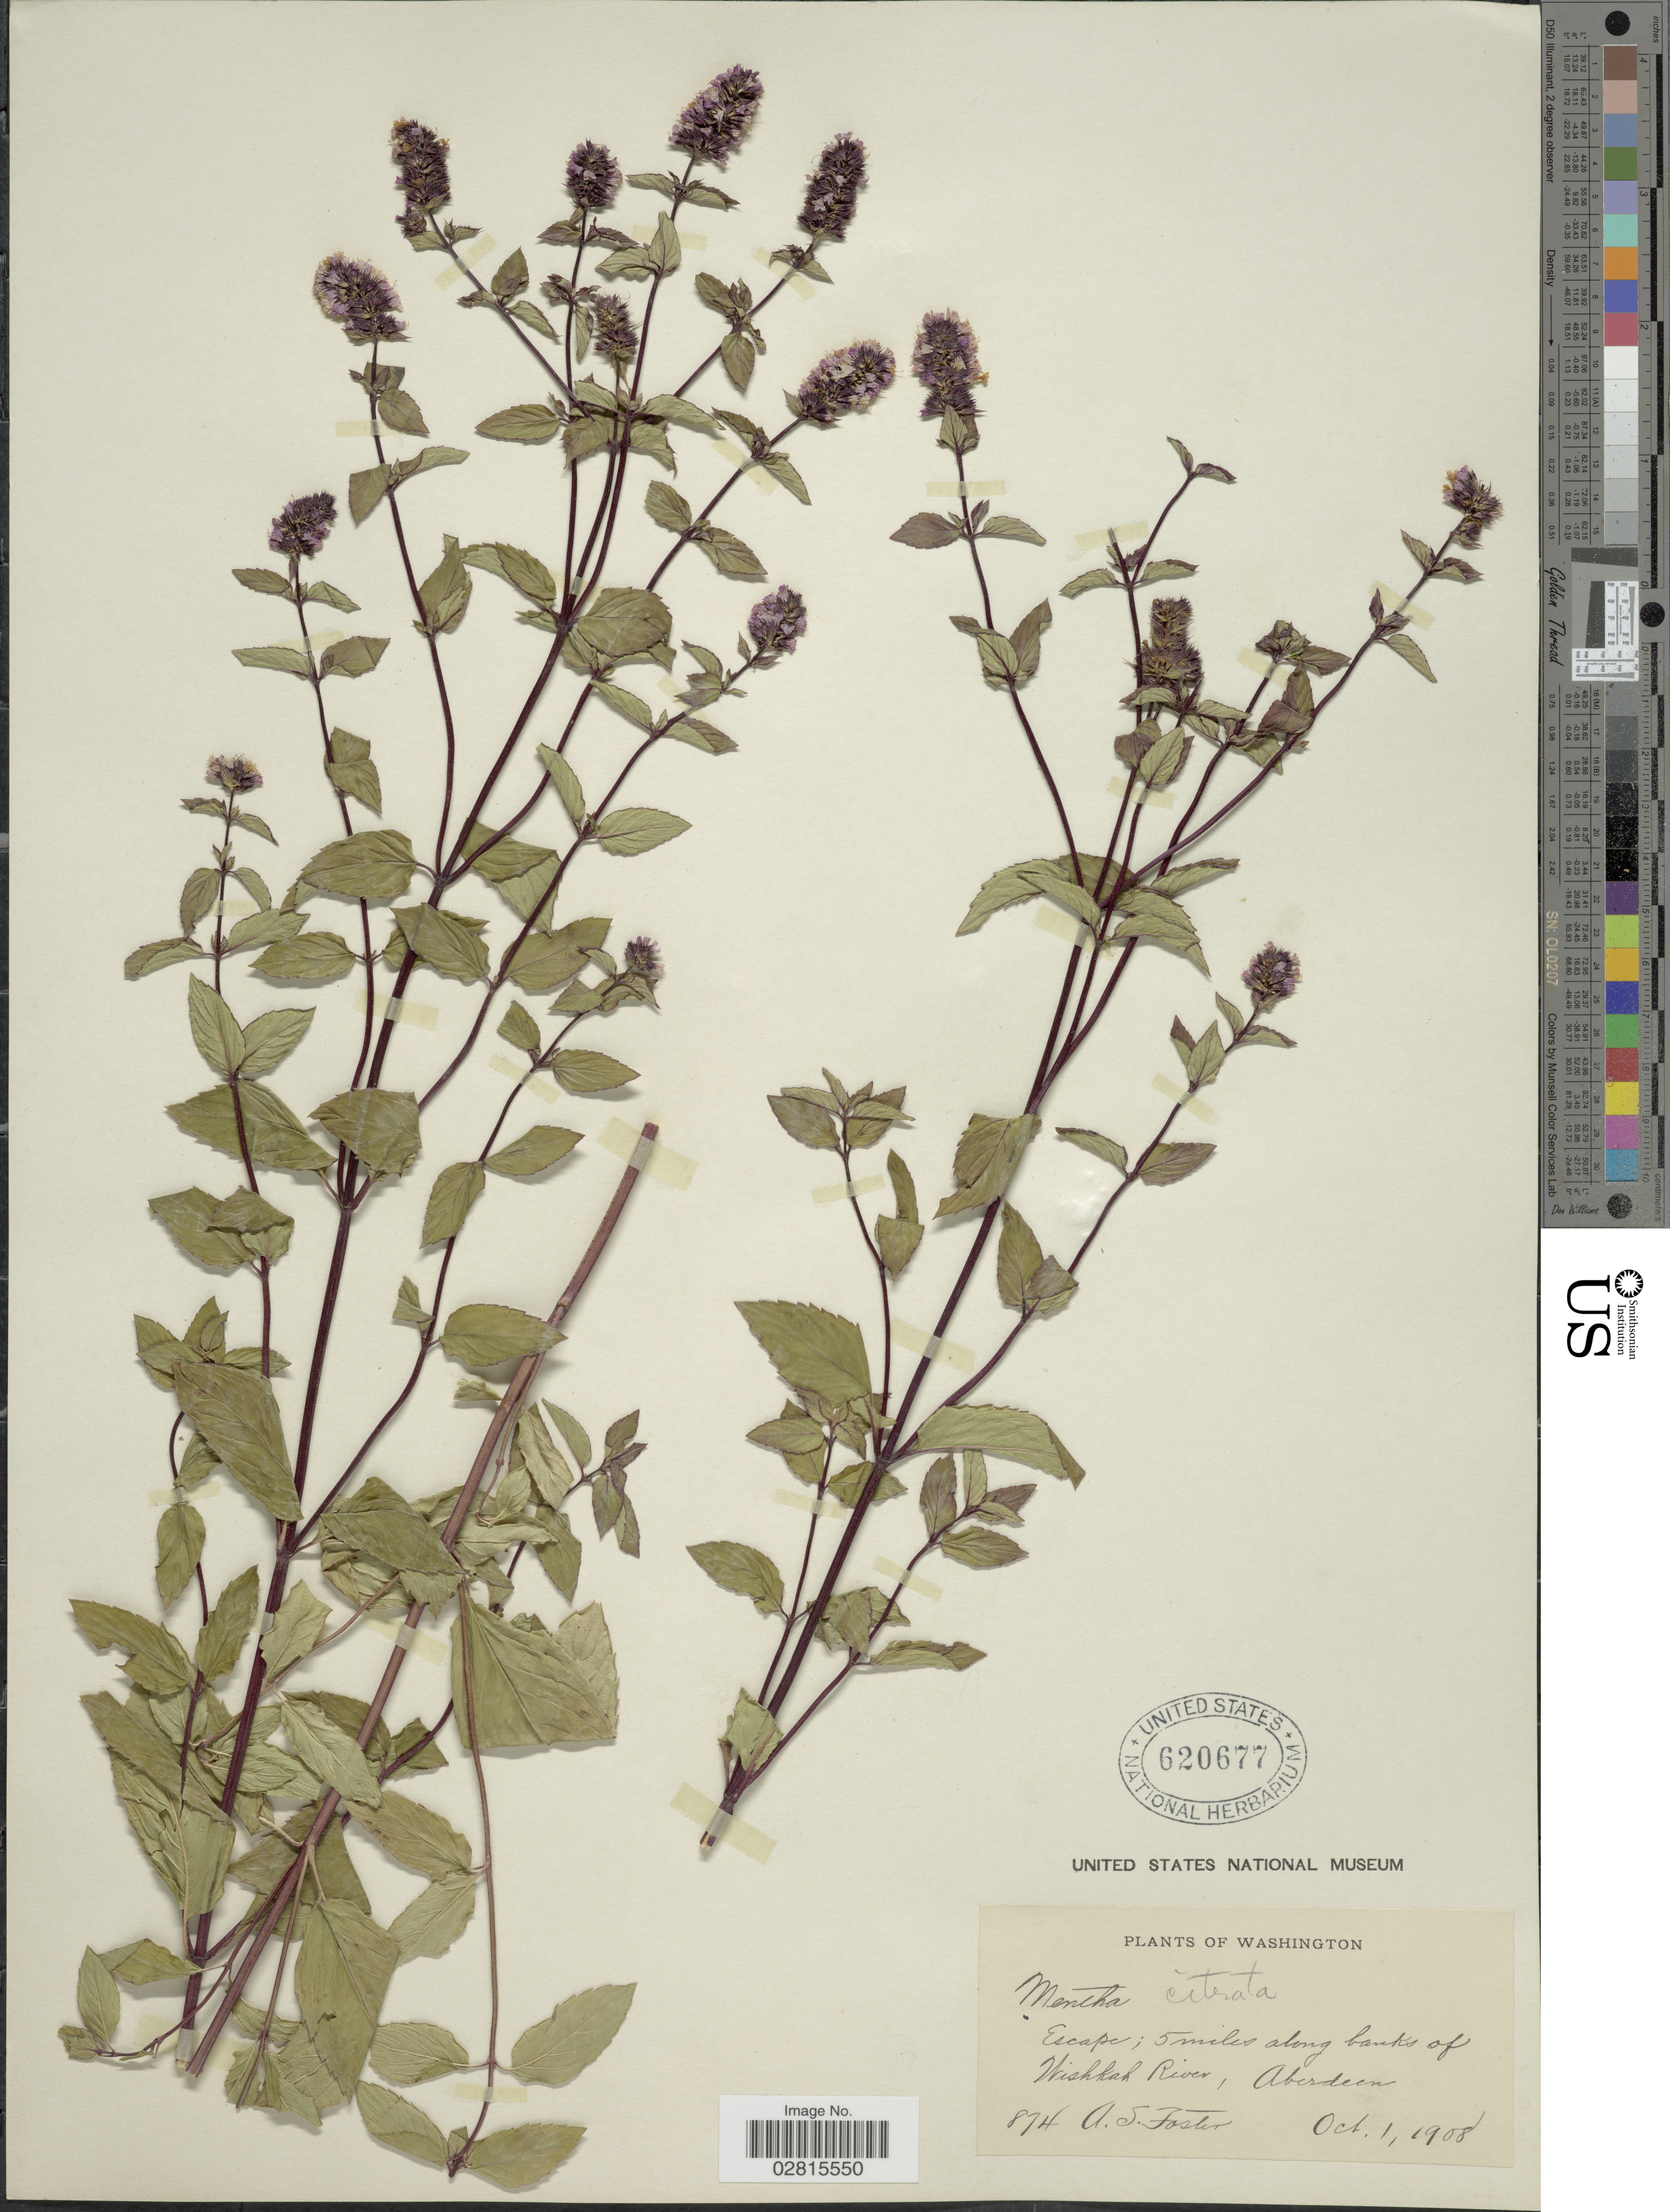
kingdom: Plantae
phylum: Tracheophyta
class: Magnoliopsida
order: Lamiales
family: Lamiaceae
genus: Mentha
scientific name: Mentha citrata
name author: Ehrh.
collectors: A. S. Foster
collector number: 874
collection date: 1908-10-01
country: United States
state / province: Washington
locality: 5 miles along banks of Wishkah River, Aberdeen.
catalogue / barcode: US 620677